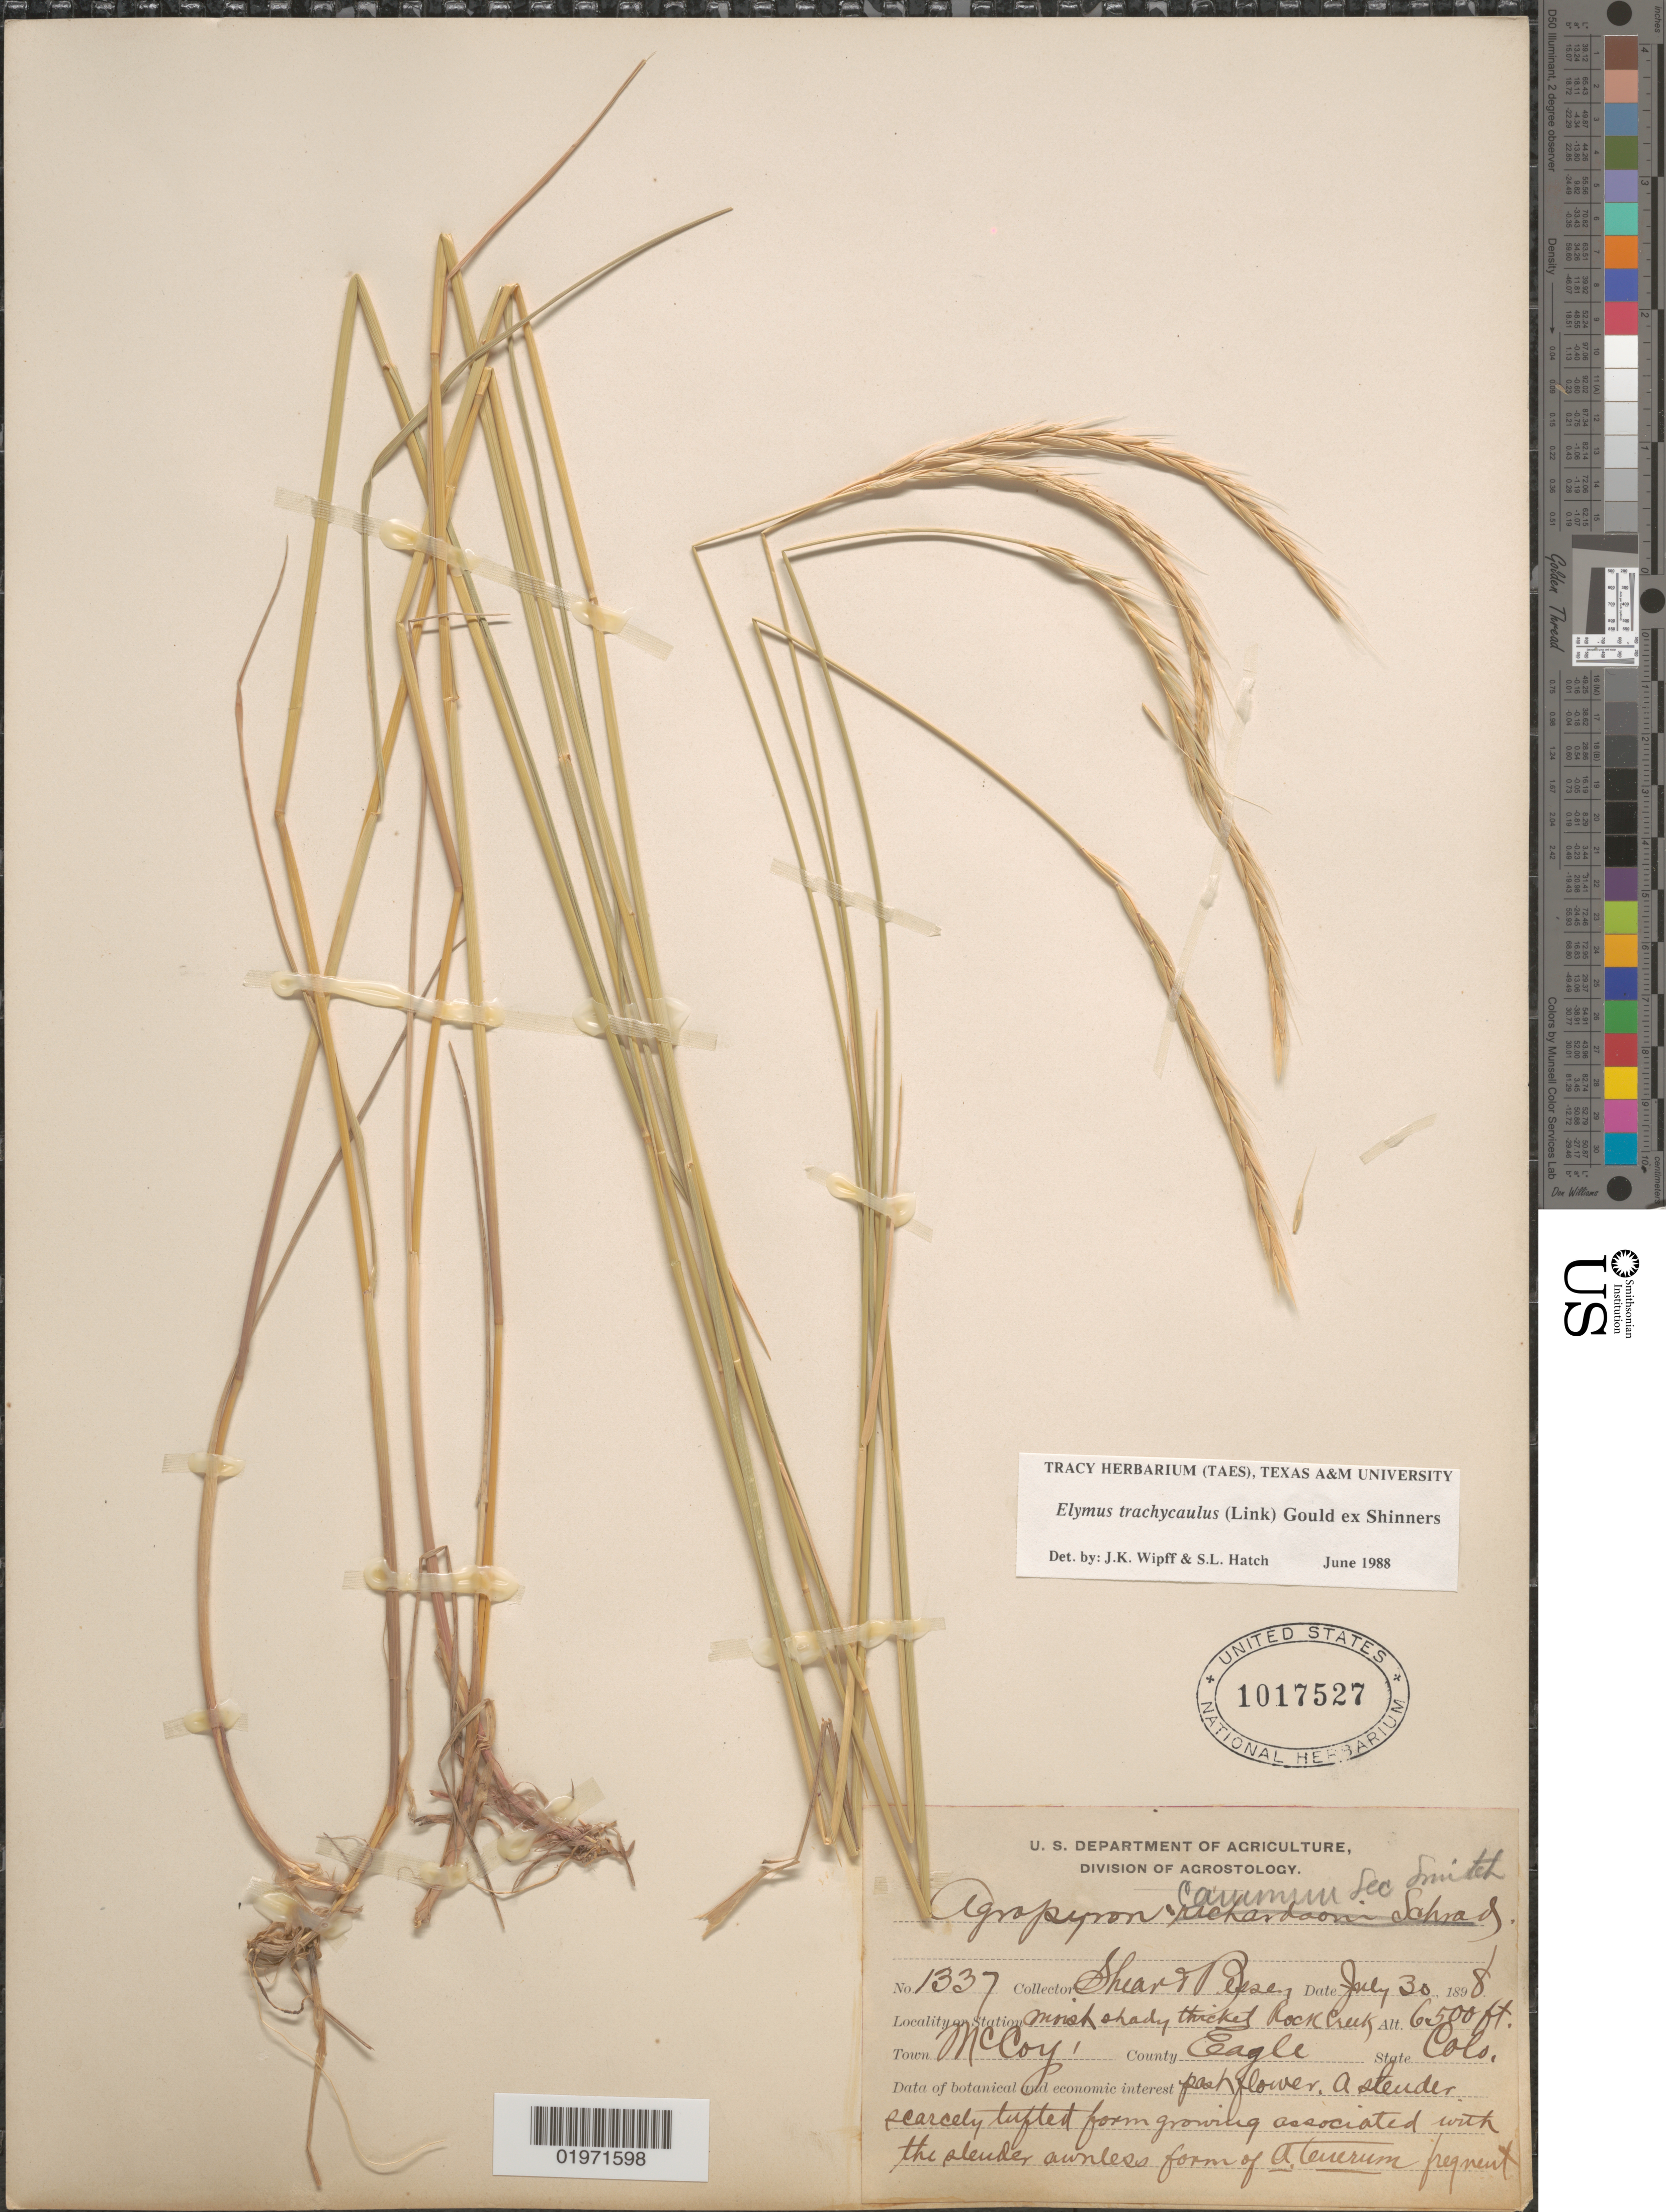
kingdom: Plantae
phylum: Tracheophyta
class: Liliopsida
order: Poales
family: Poaceae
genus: Elymus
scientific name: Elymus trachycaulus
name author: (Link) Gould ex Shinners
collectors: -- Shear & -. Bessey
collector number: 1337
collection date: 1898-07-30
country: United States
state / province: Colorado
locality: Moist shady thicket Rock Creek. Town McCoy. County Eagle.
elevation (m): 1981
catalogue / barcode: US 1017527